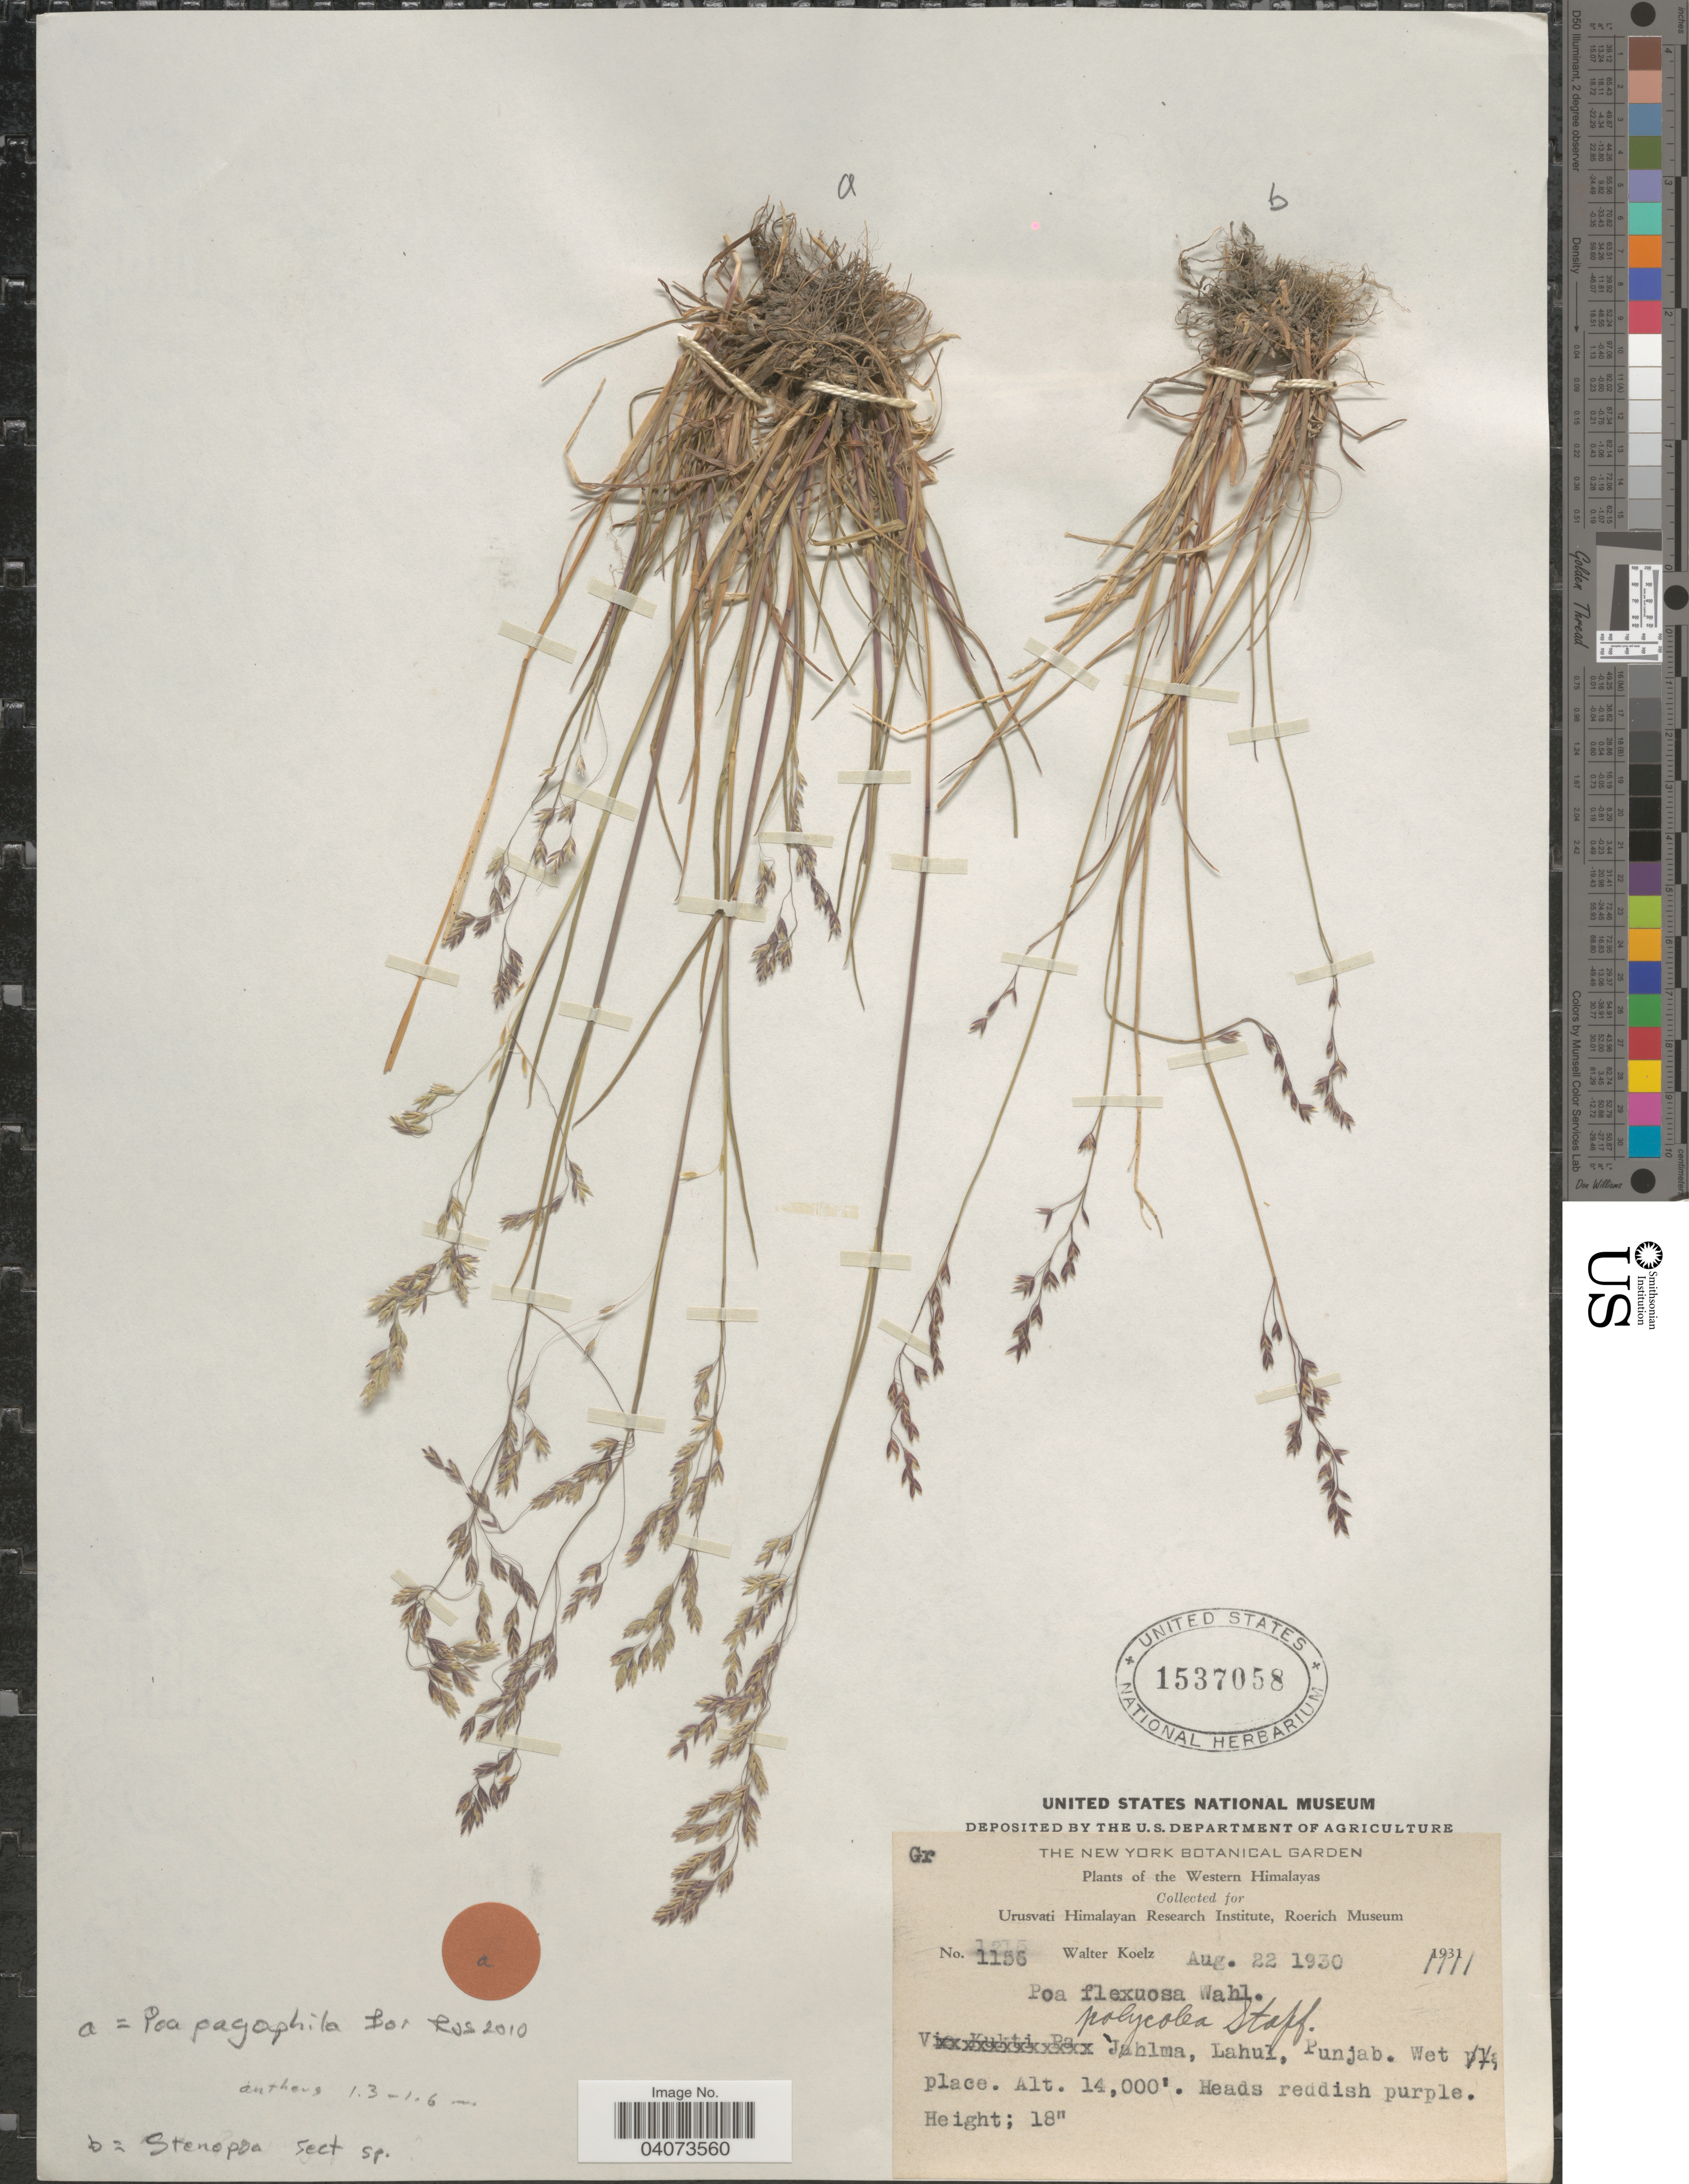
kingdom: Plantae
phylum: Tracheophyta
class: Liliopsida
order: Poales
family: Poaceae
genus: Poa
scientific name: Poa pagophila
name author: Bor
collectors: W. N. Koelz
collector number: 1156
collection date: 1930-08-22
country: India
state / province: Punjab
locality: Western Himalayas. Jahlma, Lahul, Punjab.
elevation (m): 4267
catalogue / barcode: US 1537058